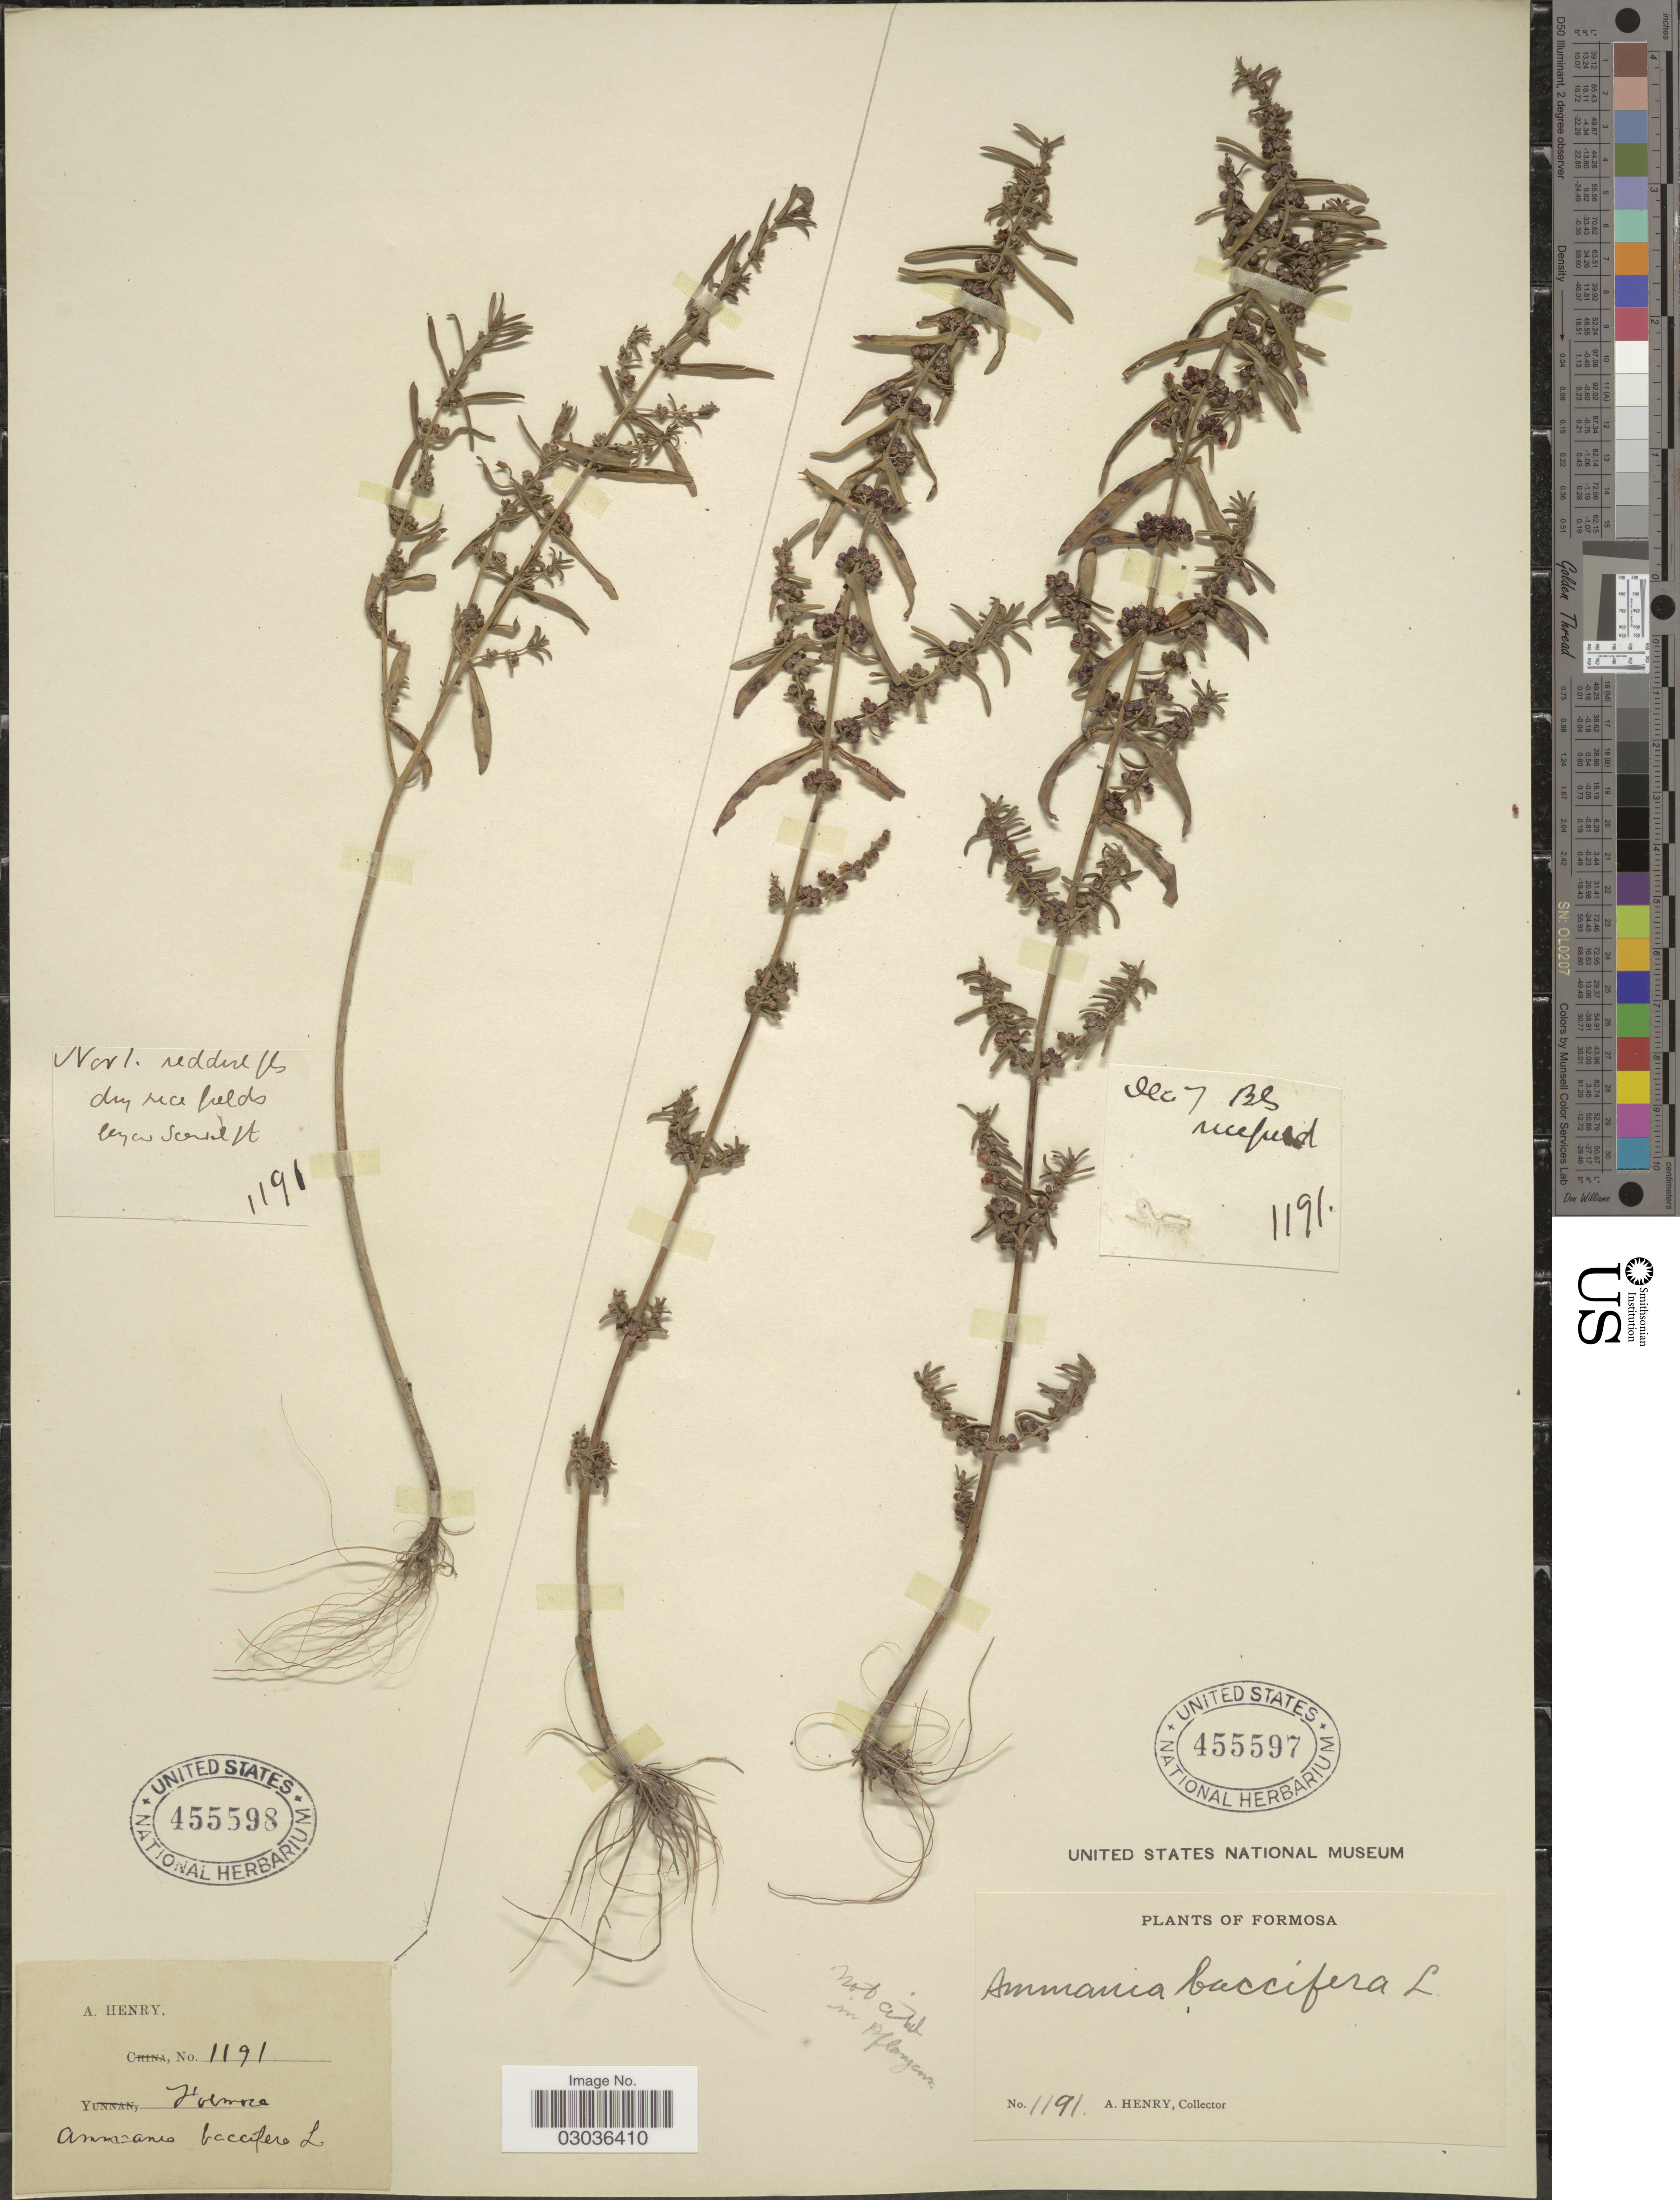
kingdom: Plantae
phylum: Tracheophyta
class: Magnoliopsida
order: Myrtales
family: Lythraceae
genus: Ammannia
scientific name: Ammannia multiflora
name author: Roxb.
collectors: A. Henry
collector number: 1191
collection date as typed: Transcribed d/m/y: /12/7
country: Taiwan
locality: Formosa.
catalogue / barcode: US 455597